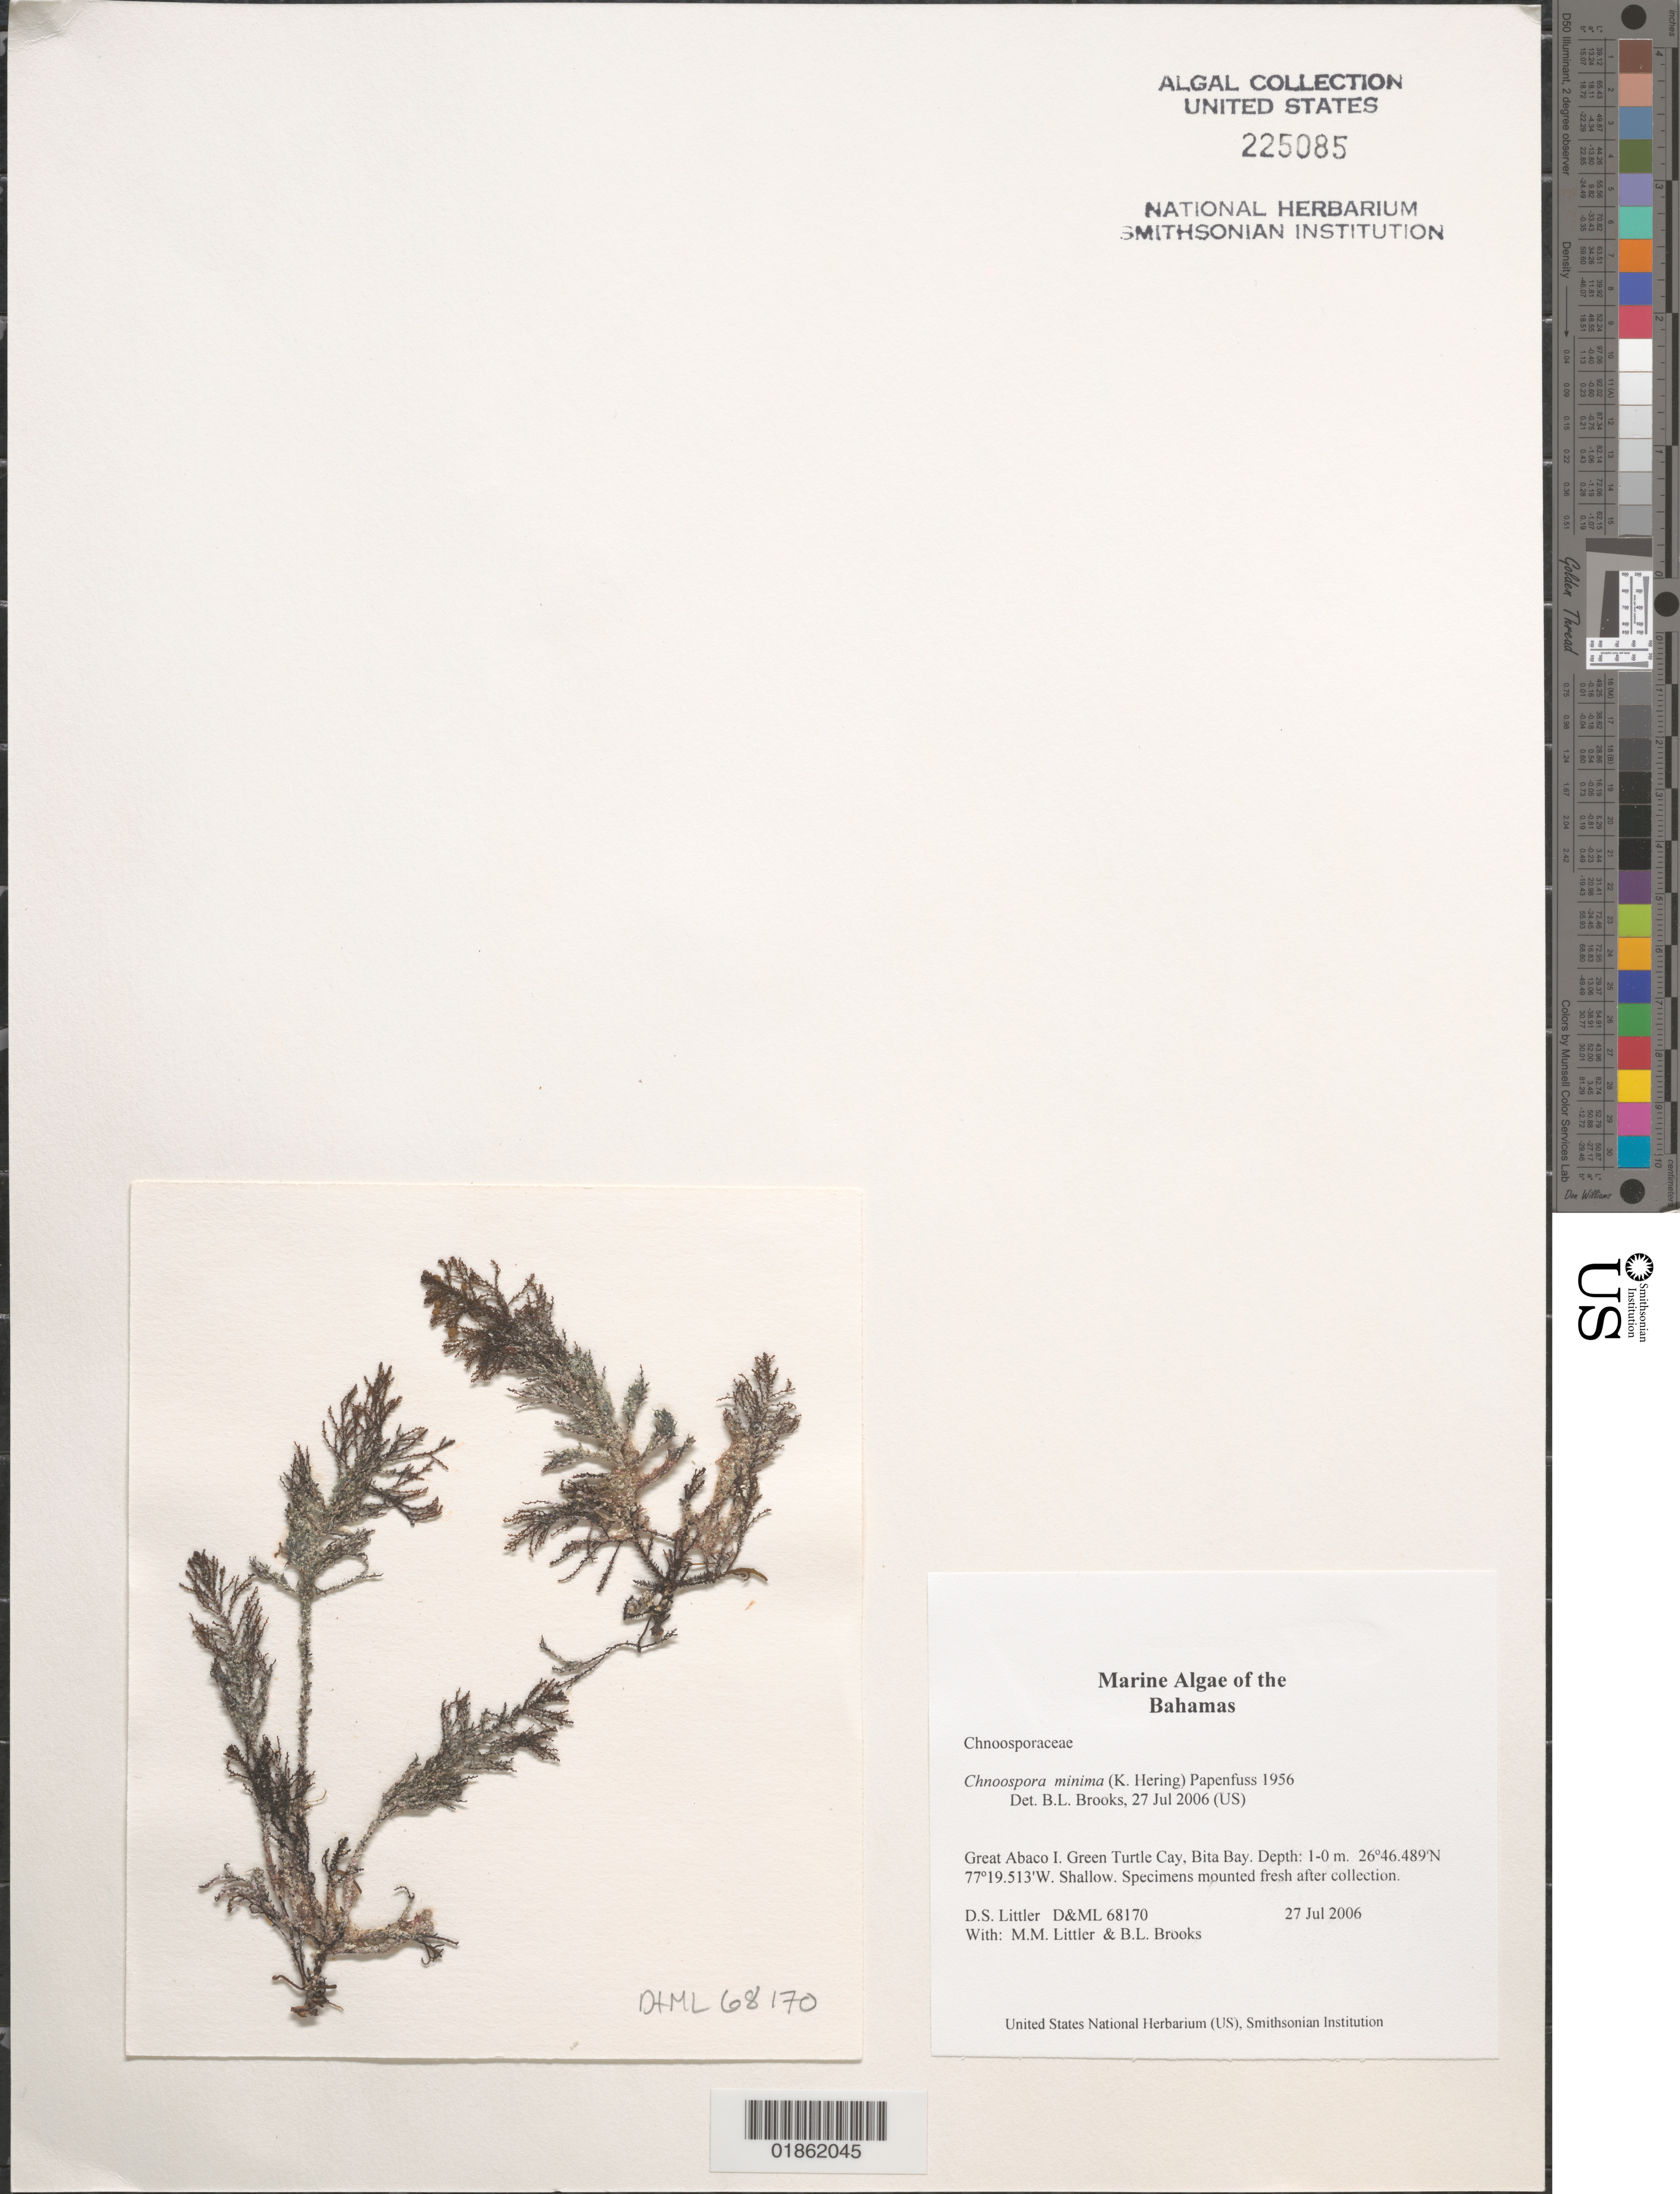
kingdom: Chromista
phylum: Ochrophyta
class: Phaeophyceae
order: Scytosiphonales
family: Scytosiphonaceae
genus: Chnoospora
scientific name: Chnoospora minima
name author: (Hering) Papenf.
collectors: M. M. Littler, D. S. Littler & B. Brooks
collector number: D&ML 68170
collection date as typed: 27 Jul 2006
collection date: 2006-07-27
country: Bahamas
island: Green Turtle Cay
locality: Bita Bay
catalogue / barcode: US 225085